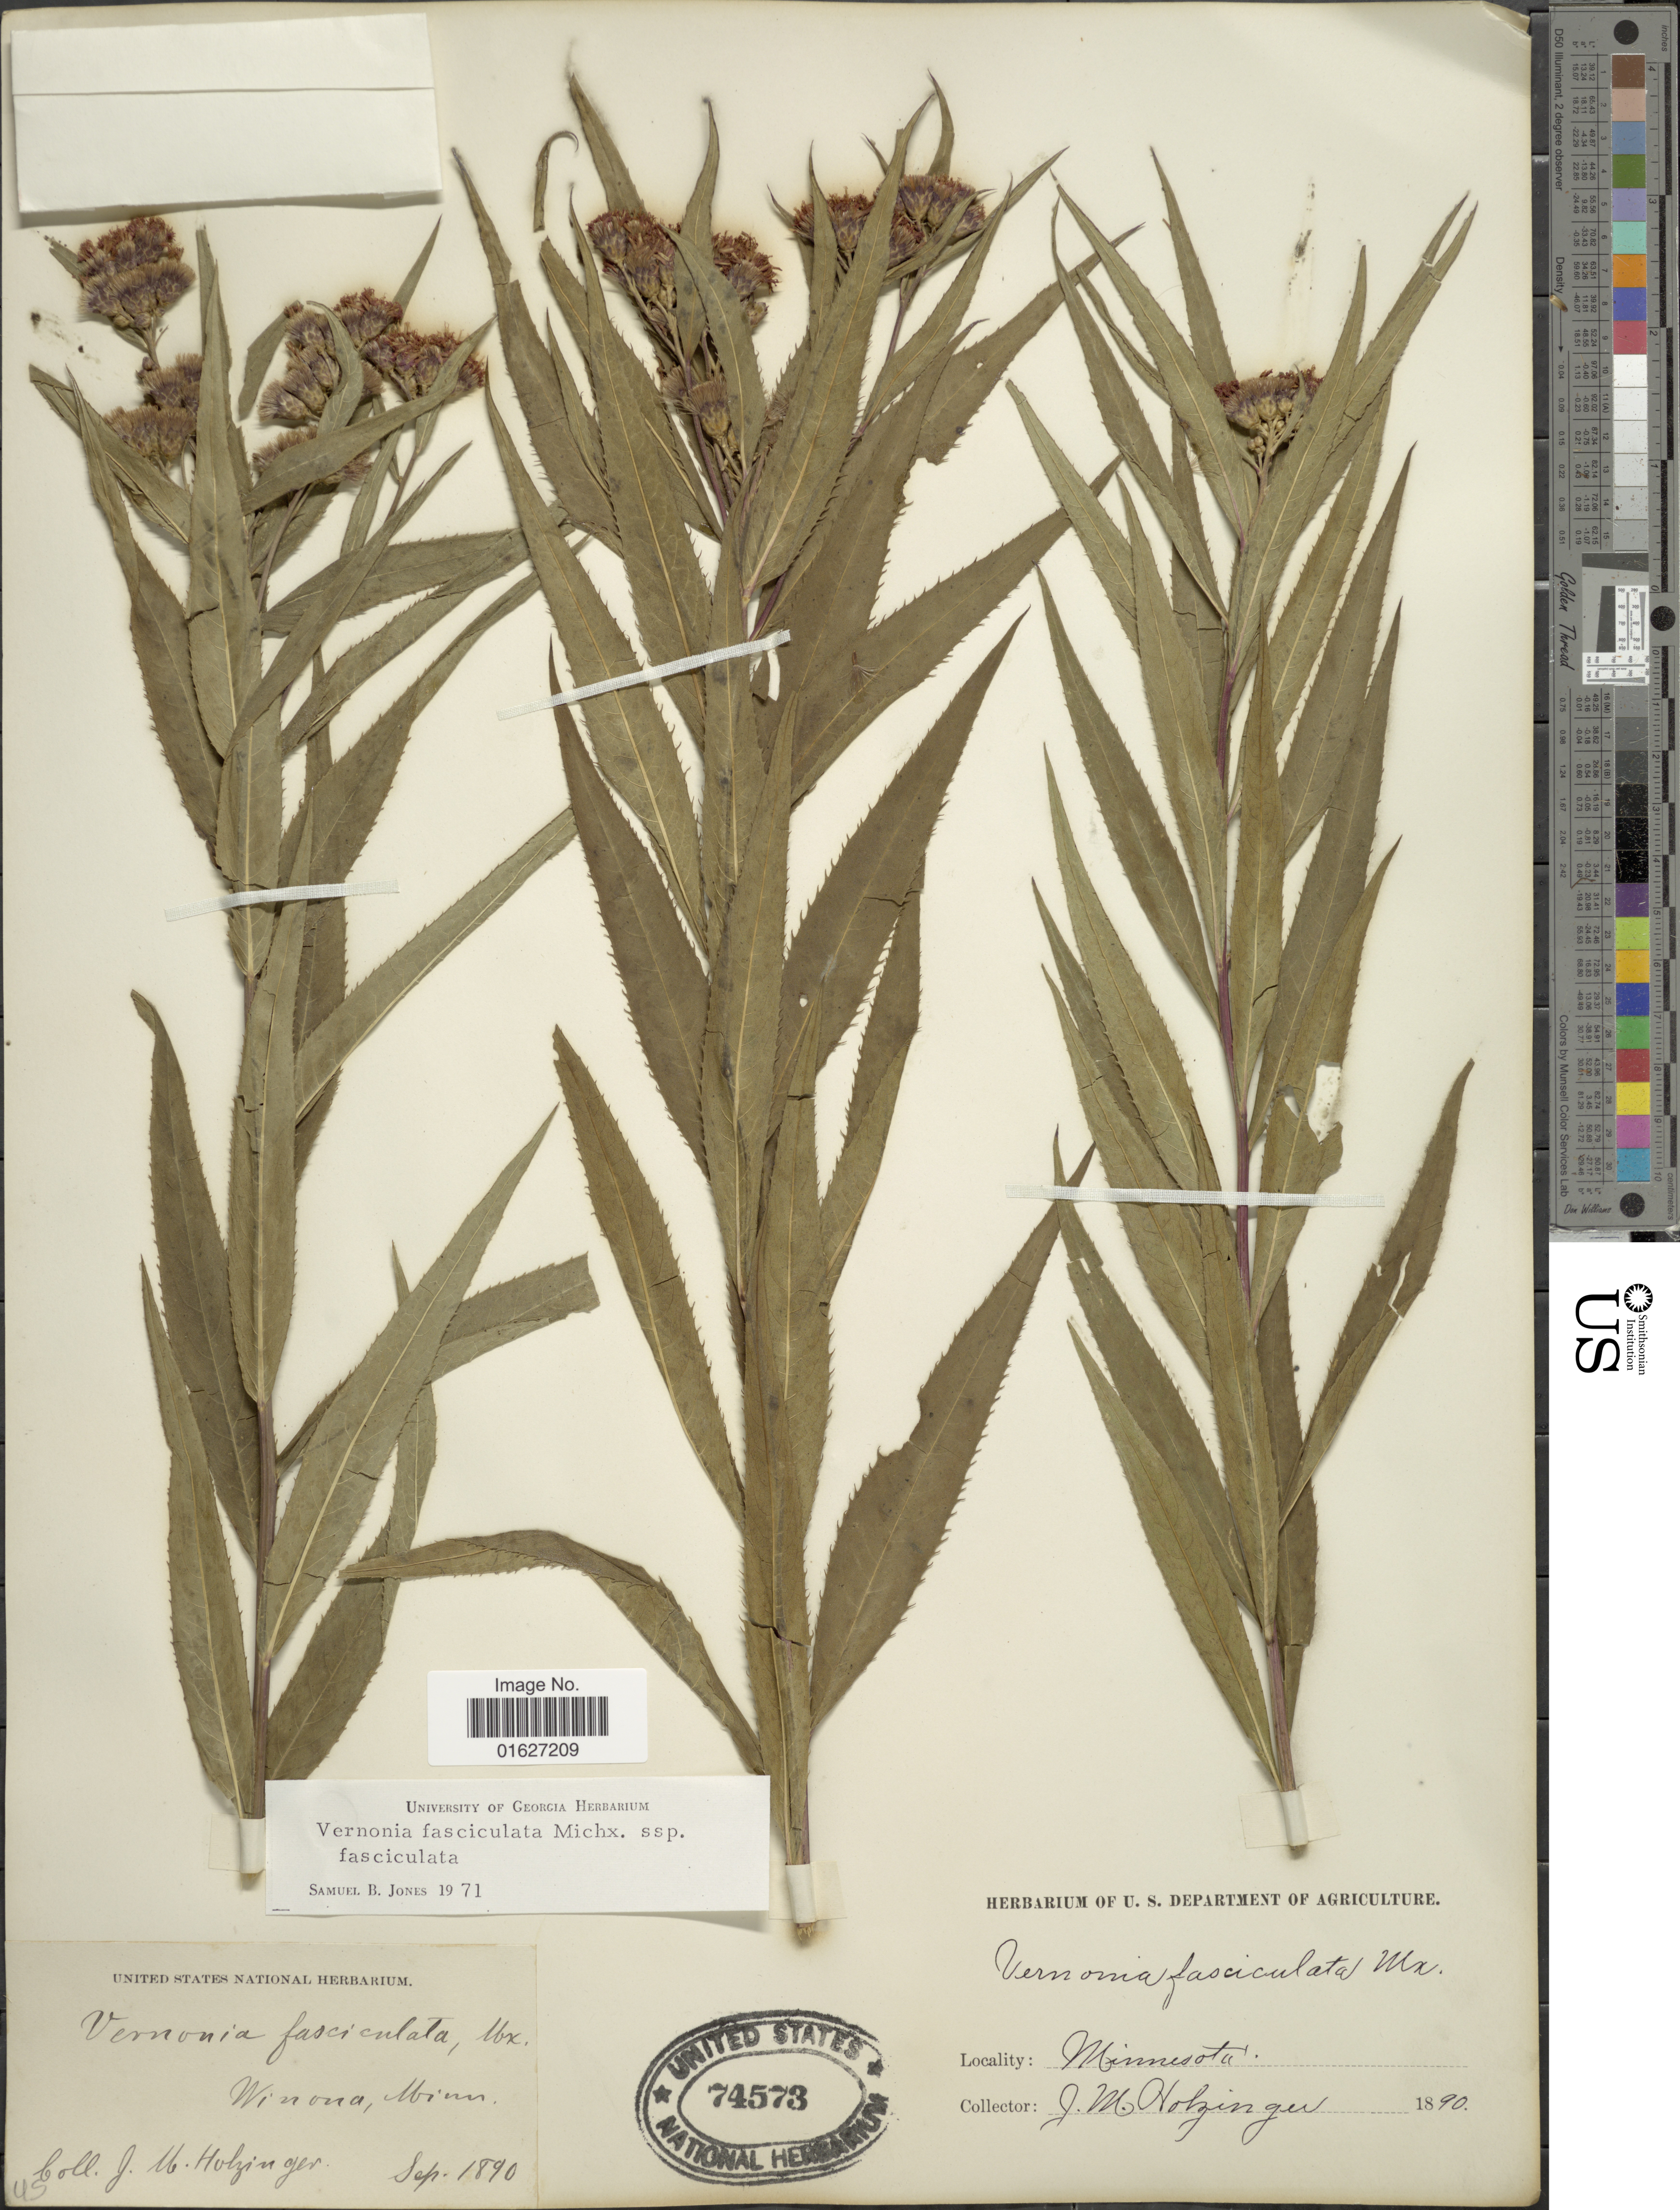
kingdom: Plantae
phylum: Tracheophyta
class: Magnoliopsida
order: Asterales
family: Asteraceae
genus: Vernonia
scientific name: Vernonia fasciculata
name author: Michx.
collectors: J. M. Holzinger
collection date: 1890-09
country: United States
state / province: Minnesota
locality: Winona.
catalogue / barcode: US 74573